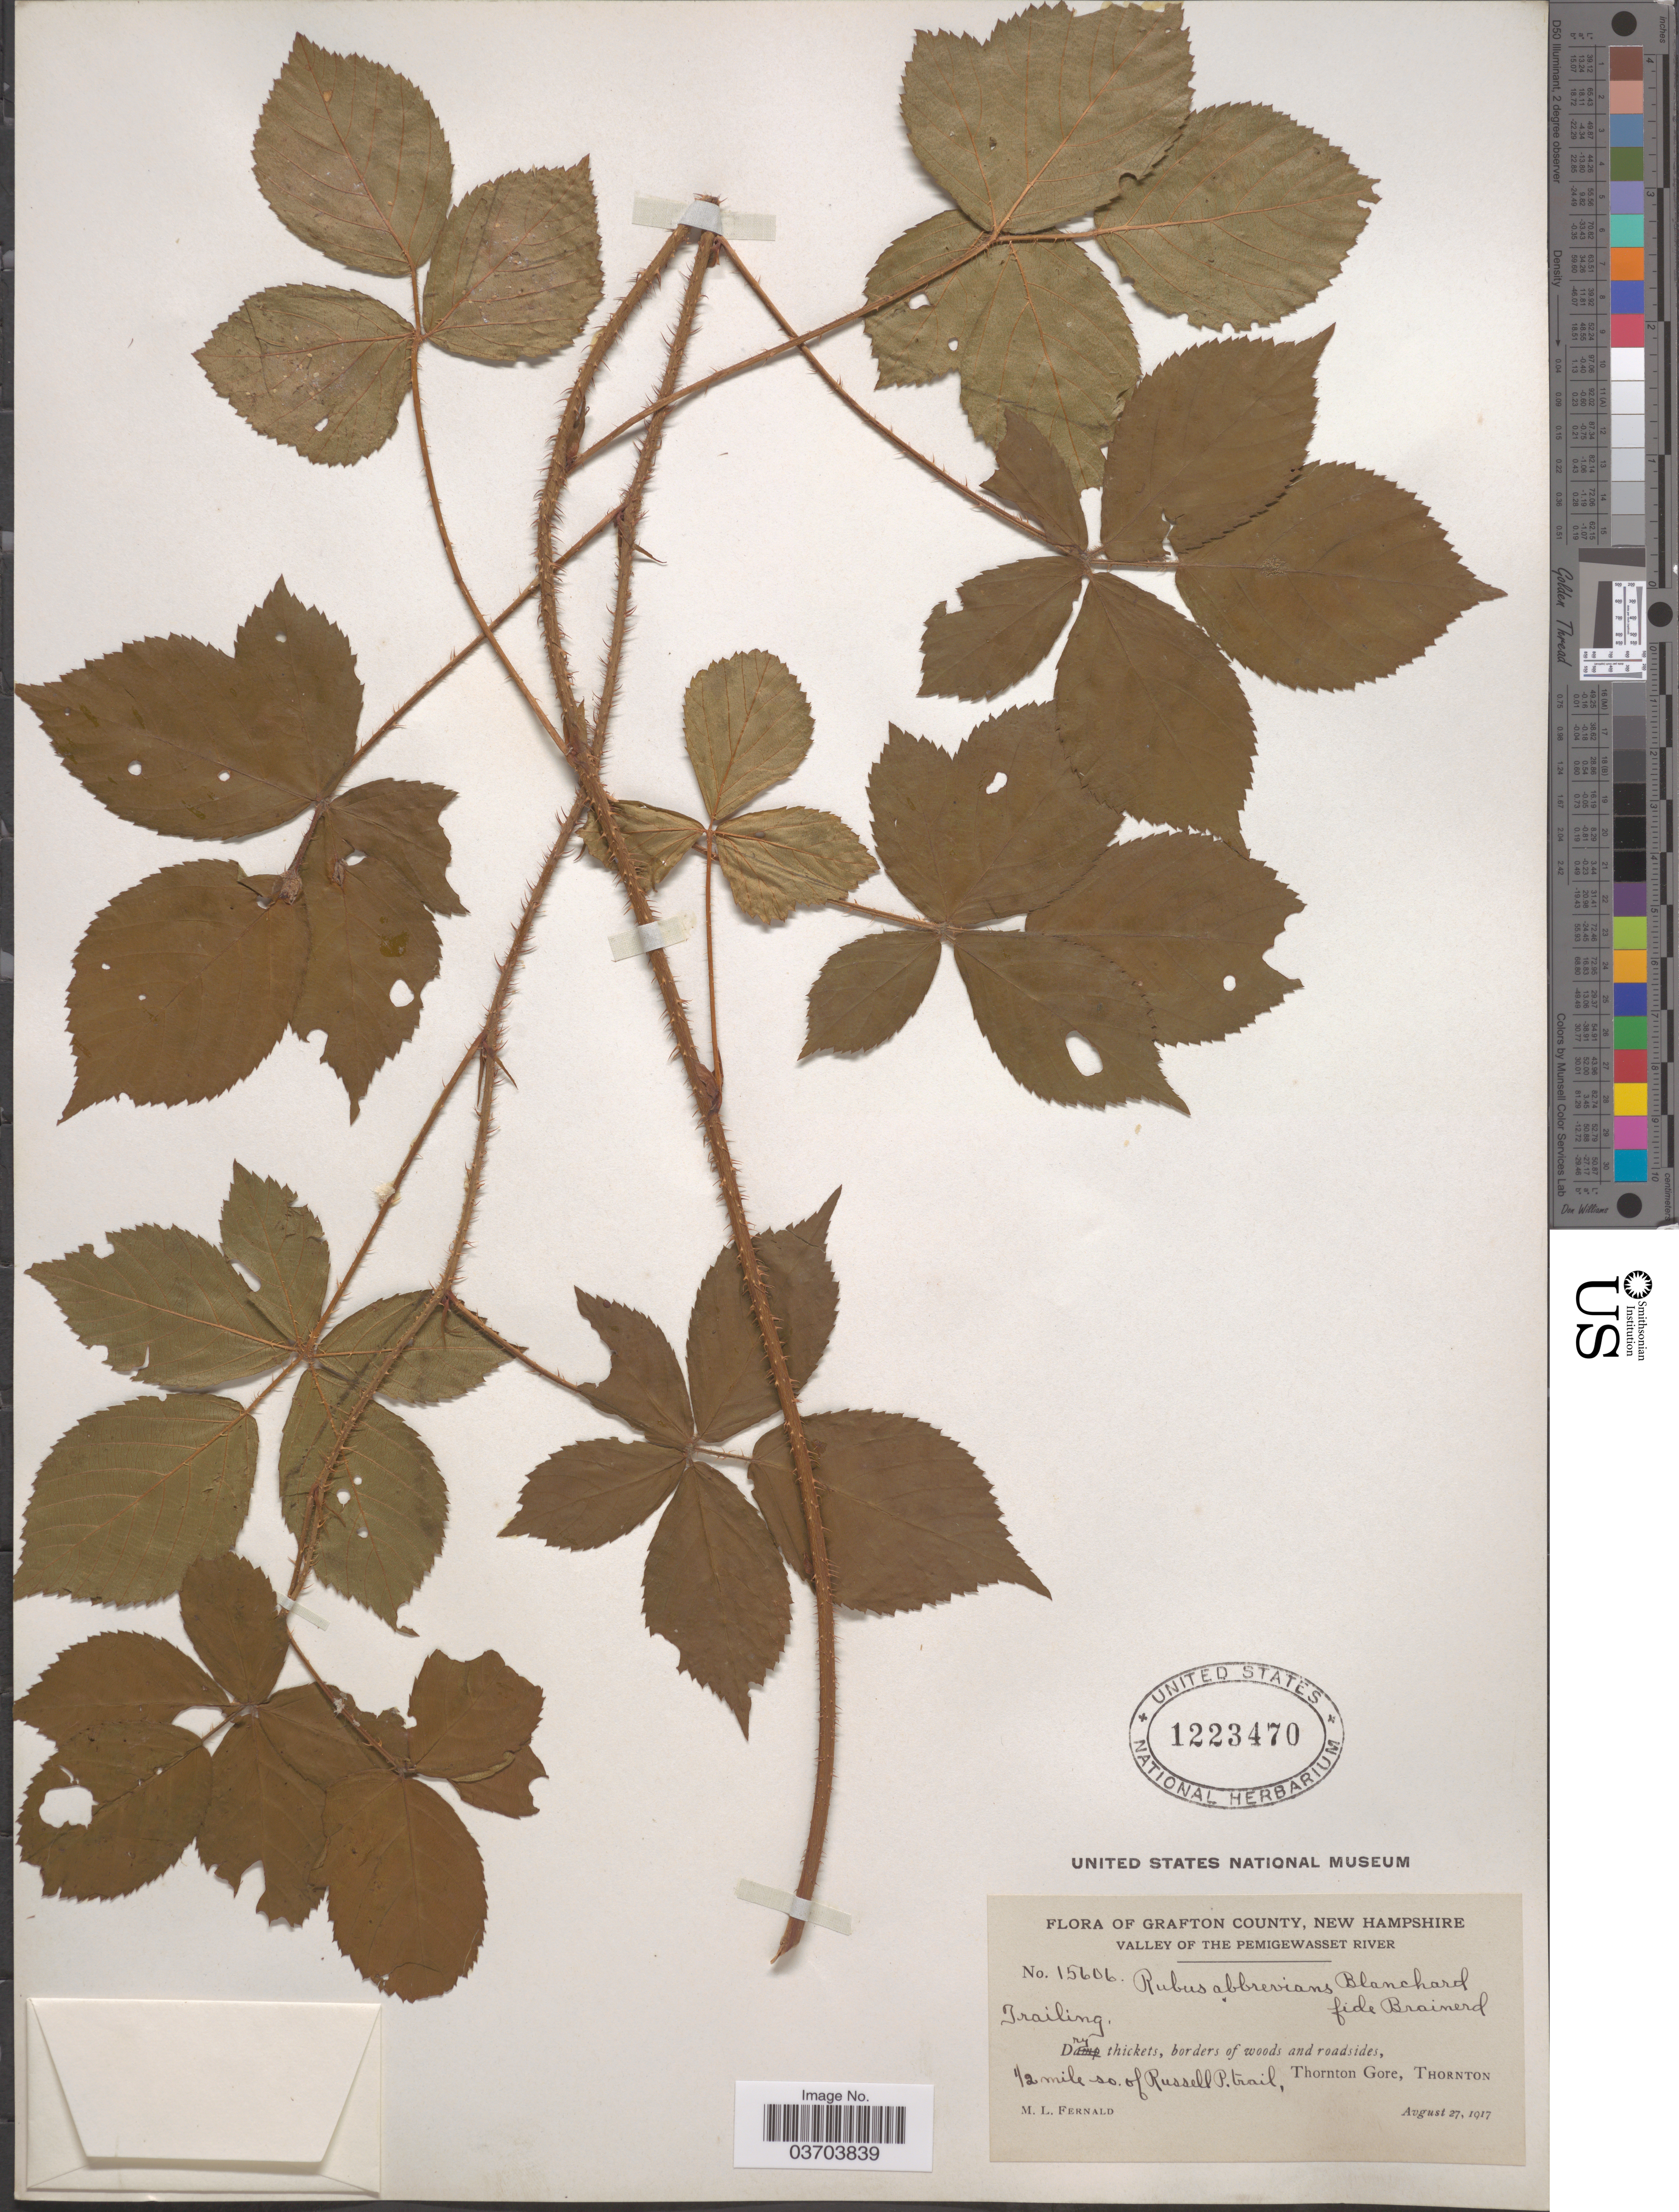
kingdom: Plantae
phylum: Tracheophyta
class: Magnoliopsida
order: Rosales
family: Rosaceae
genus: Rubus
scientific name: Rubus abbrevians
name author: Blanch.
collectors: M. L. Fernald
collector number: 15606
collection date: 1917-08-27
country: United States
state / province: New Hampshire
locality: Grafton County. Valley of the Pemigewasset River. ½ mile so. of Russel P. trail. Thornton Gore, Thornton.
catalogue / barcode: US 1223470